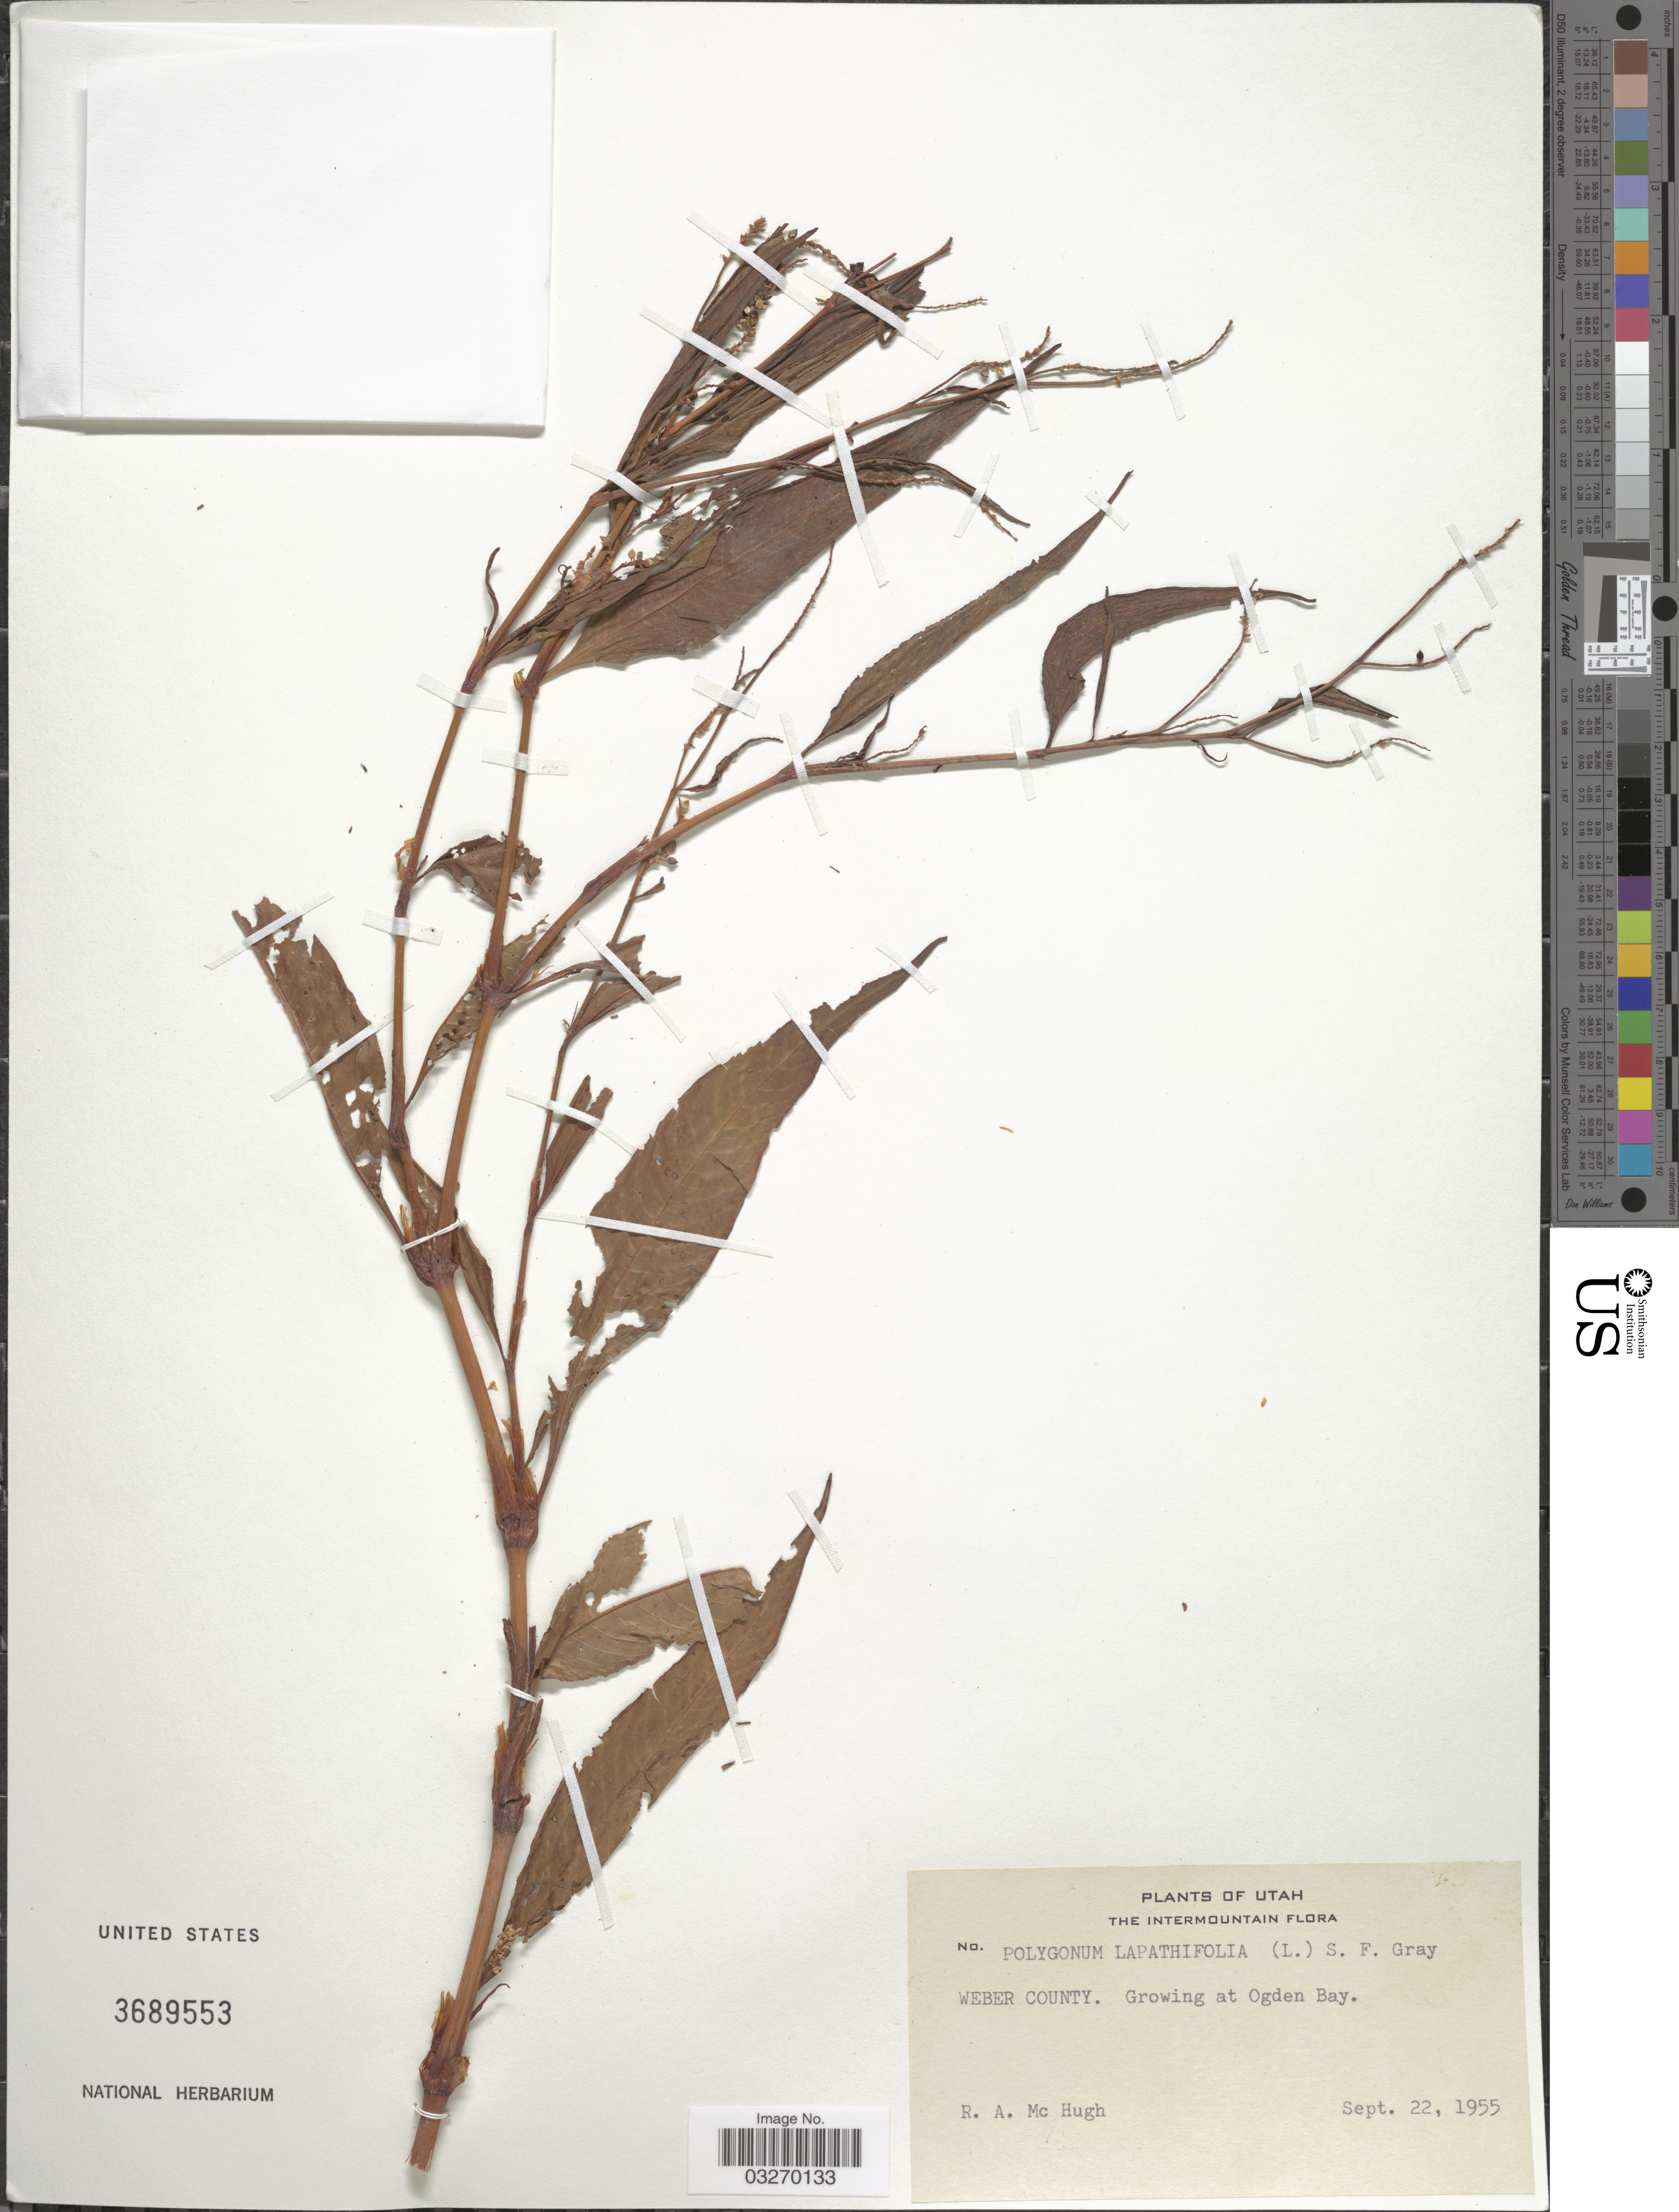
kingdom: Plantae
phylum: Tracheophyta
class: Magnoliopsida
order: Caryophyllales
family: Polygonaceae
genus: Persicaria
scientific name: Persicaria lapathifolia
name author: (L.) Delarbre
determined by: Atha, D. E.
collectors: R. McHugh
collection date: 1955-09-22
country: United States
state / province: Utah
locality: The Intermountain. Weber County. Growing at Ogden Bay.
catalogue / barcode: US 3689553